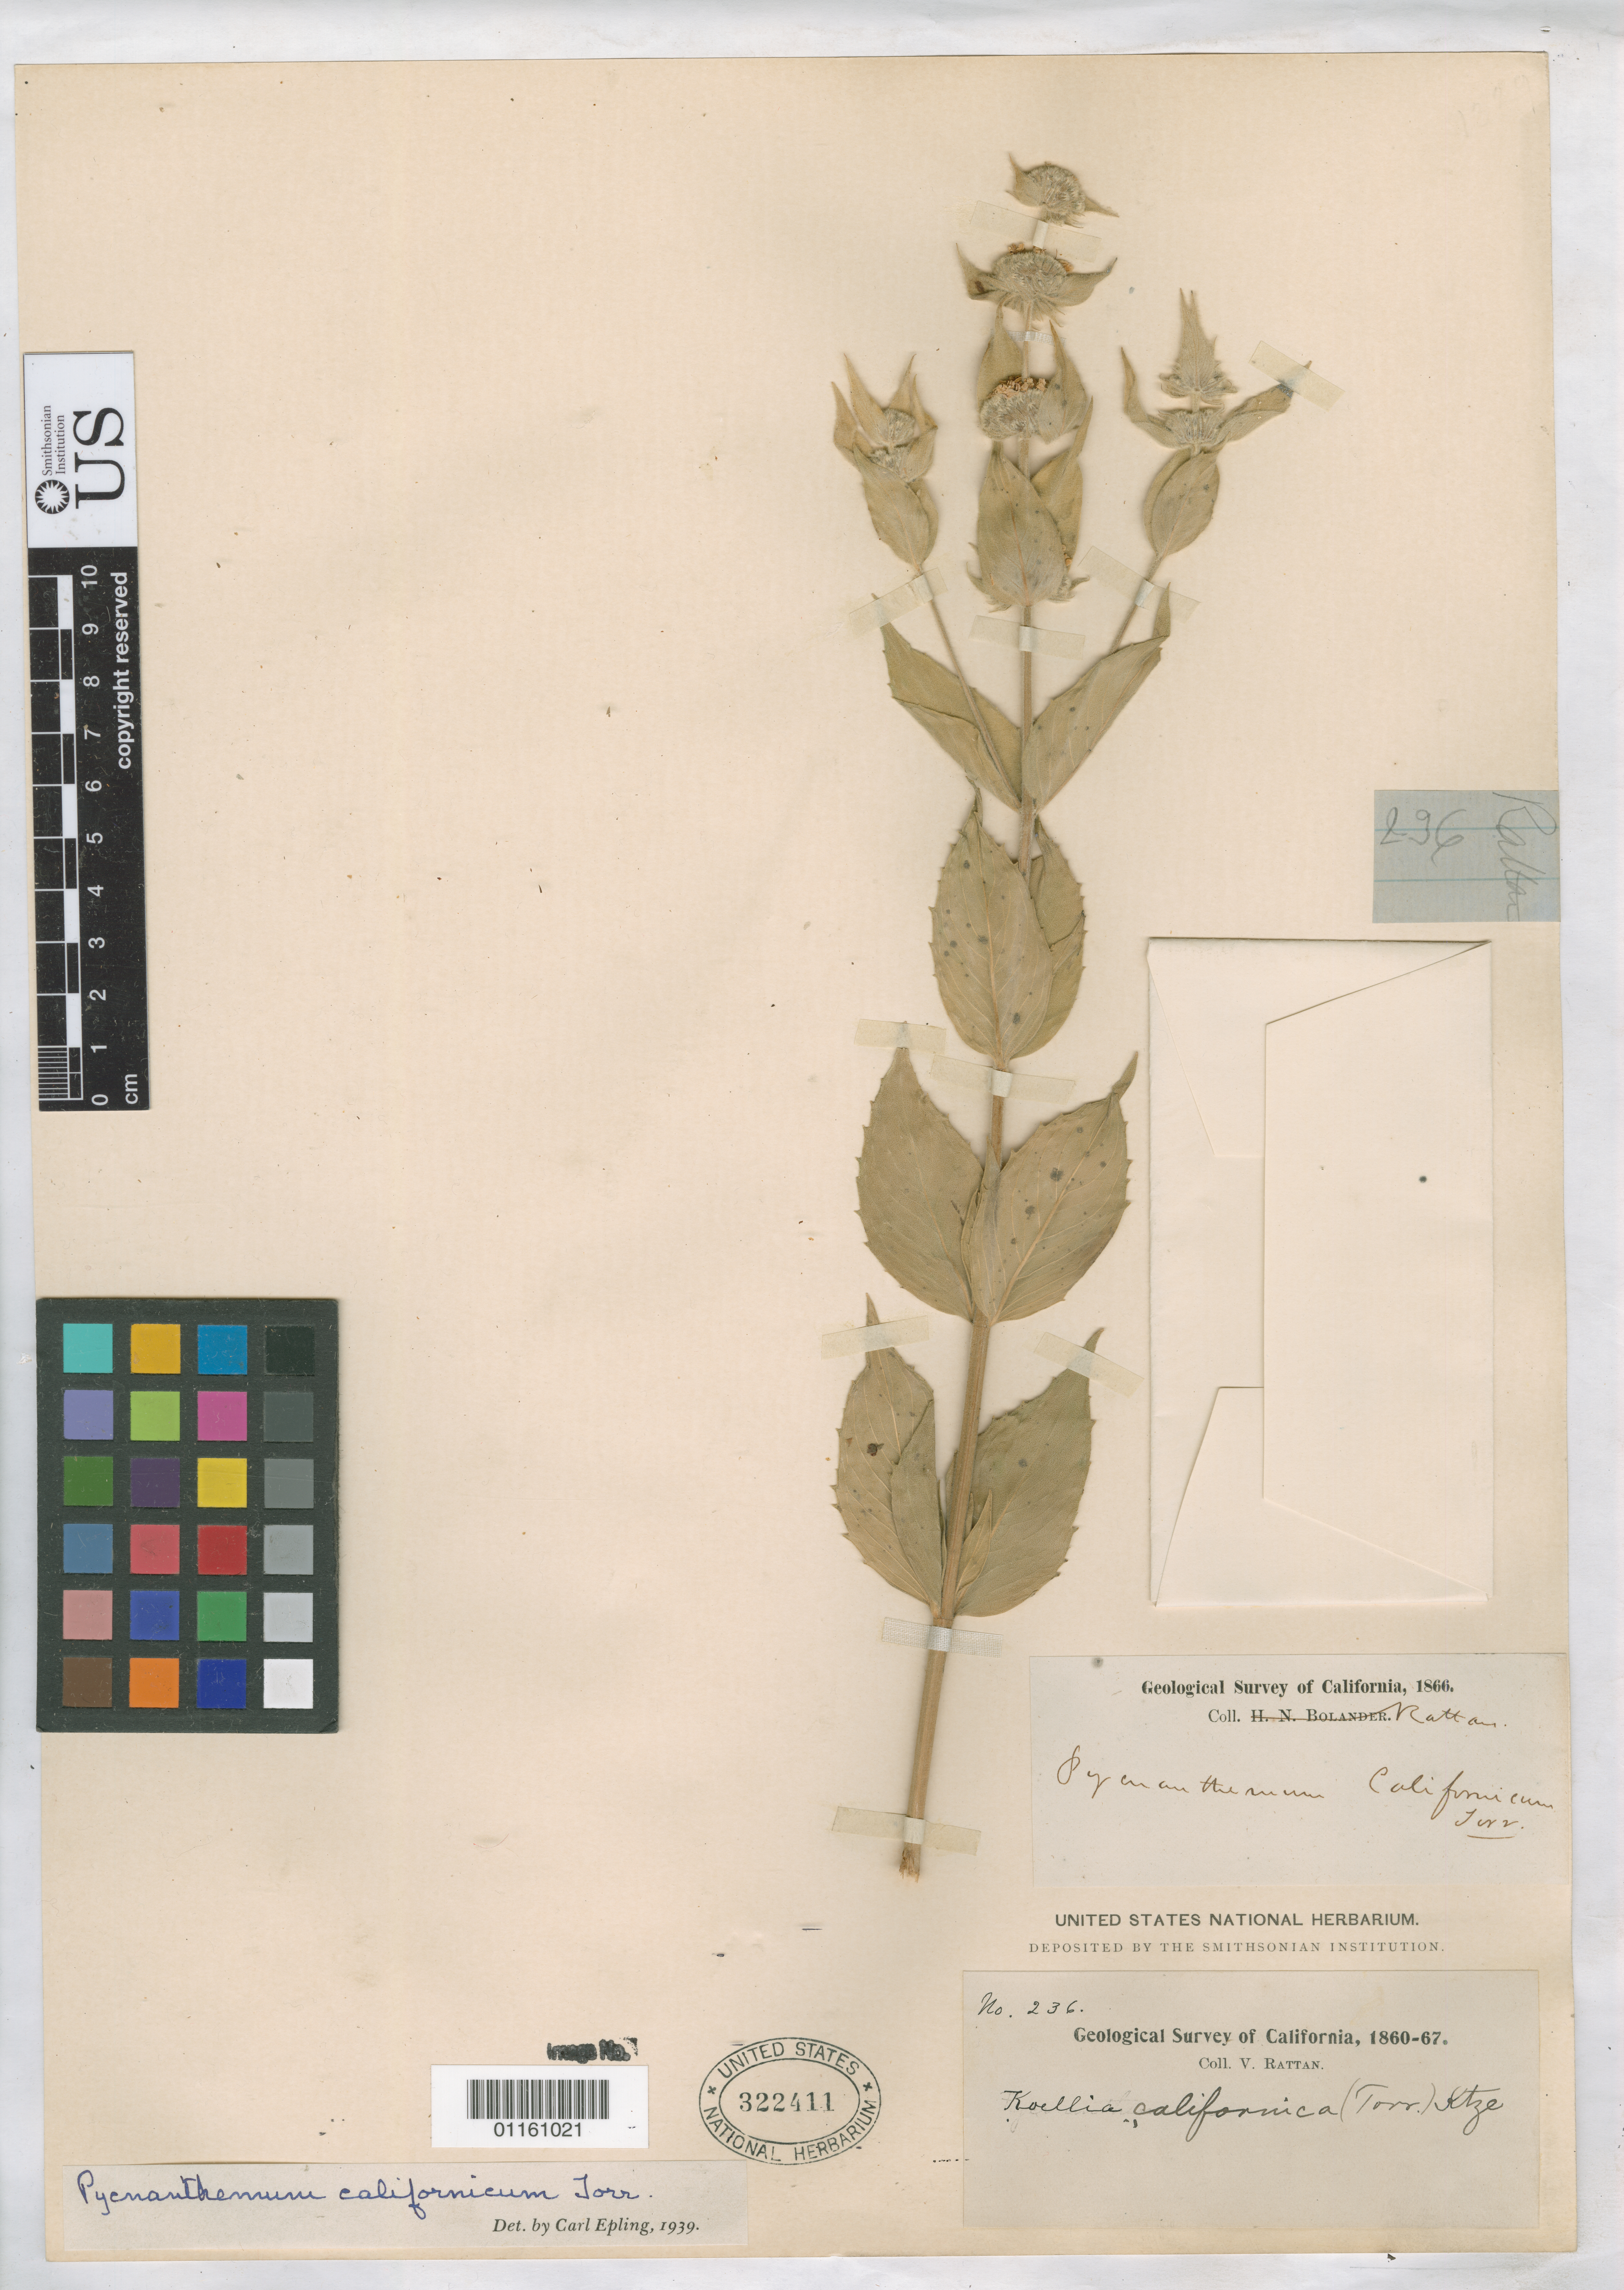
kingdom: Plantae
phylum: Tracheophyta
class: Magnoliopsida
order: Lamiales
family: Lamiaceae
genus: Pycnanthemum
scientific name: Pycnanthemum californicum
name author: Torr. ex Durand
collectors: V. Rattan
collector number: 236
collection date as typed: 1860 to -- --- 1867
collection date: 1860/1867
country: United States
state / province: California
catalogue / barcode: US 322411